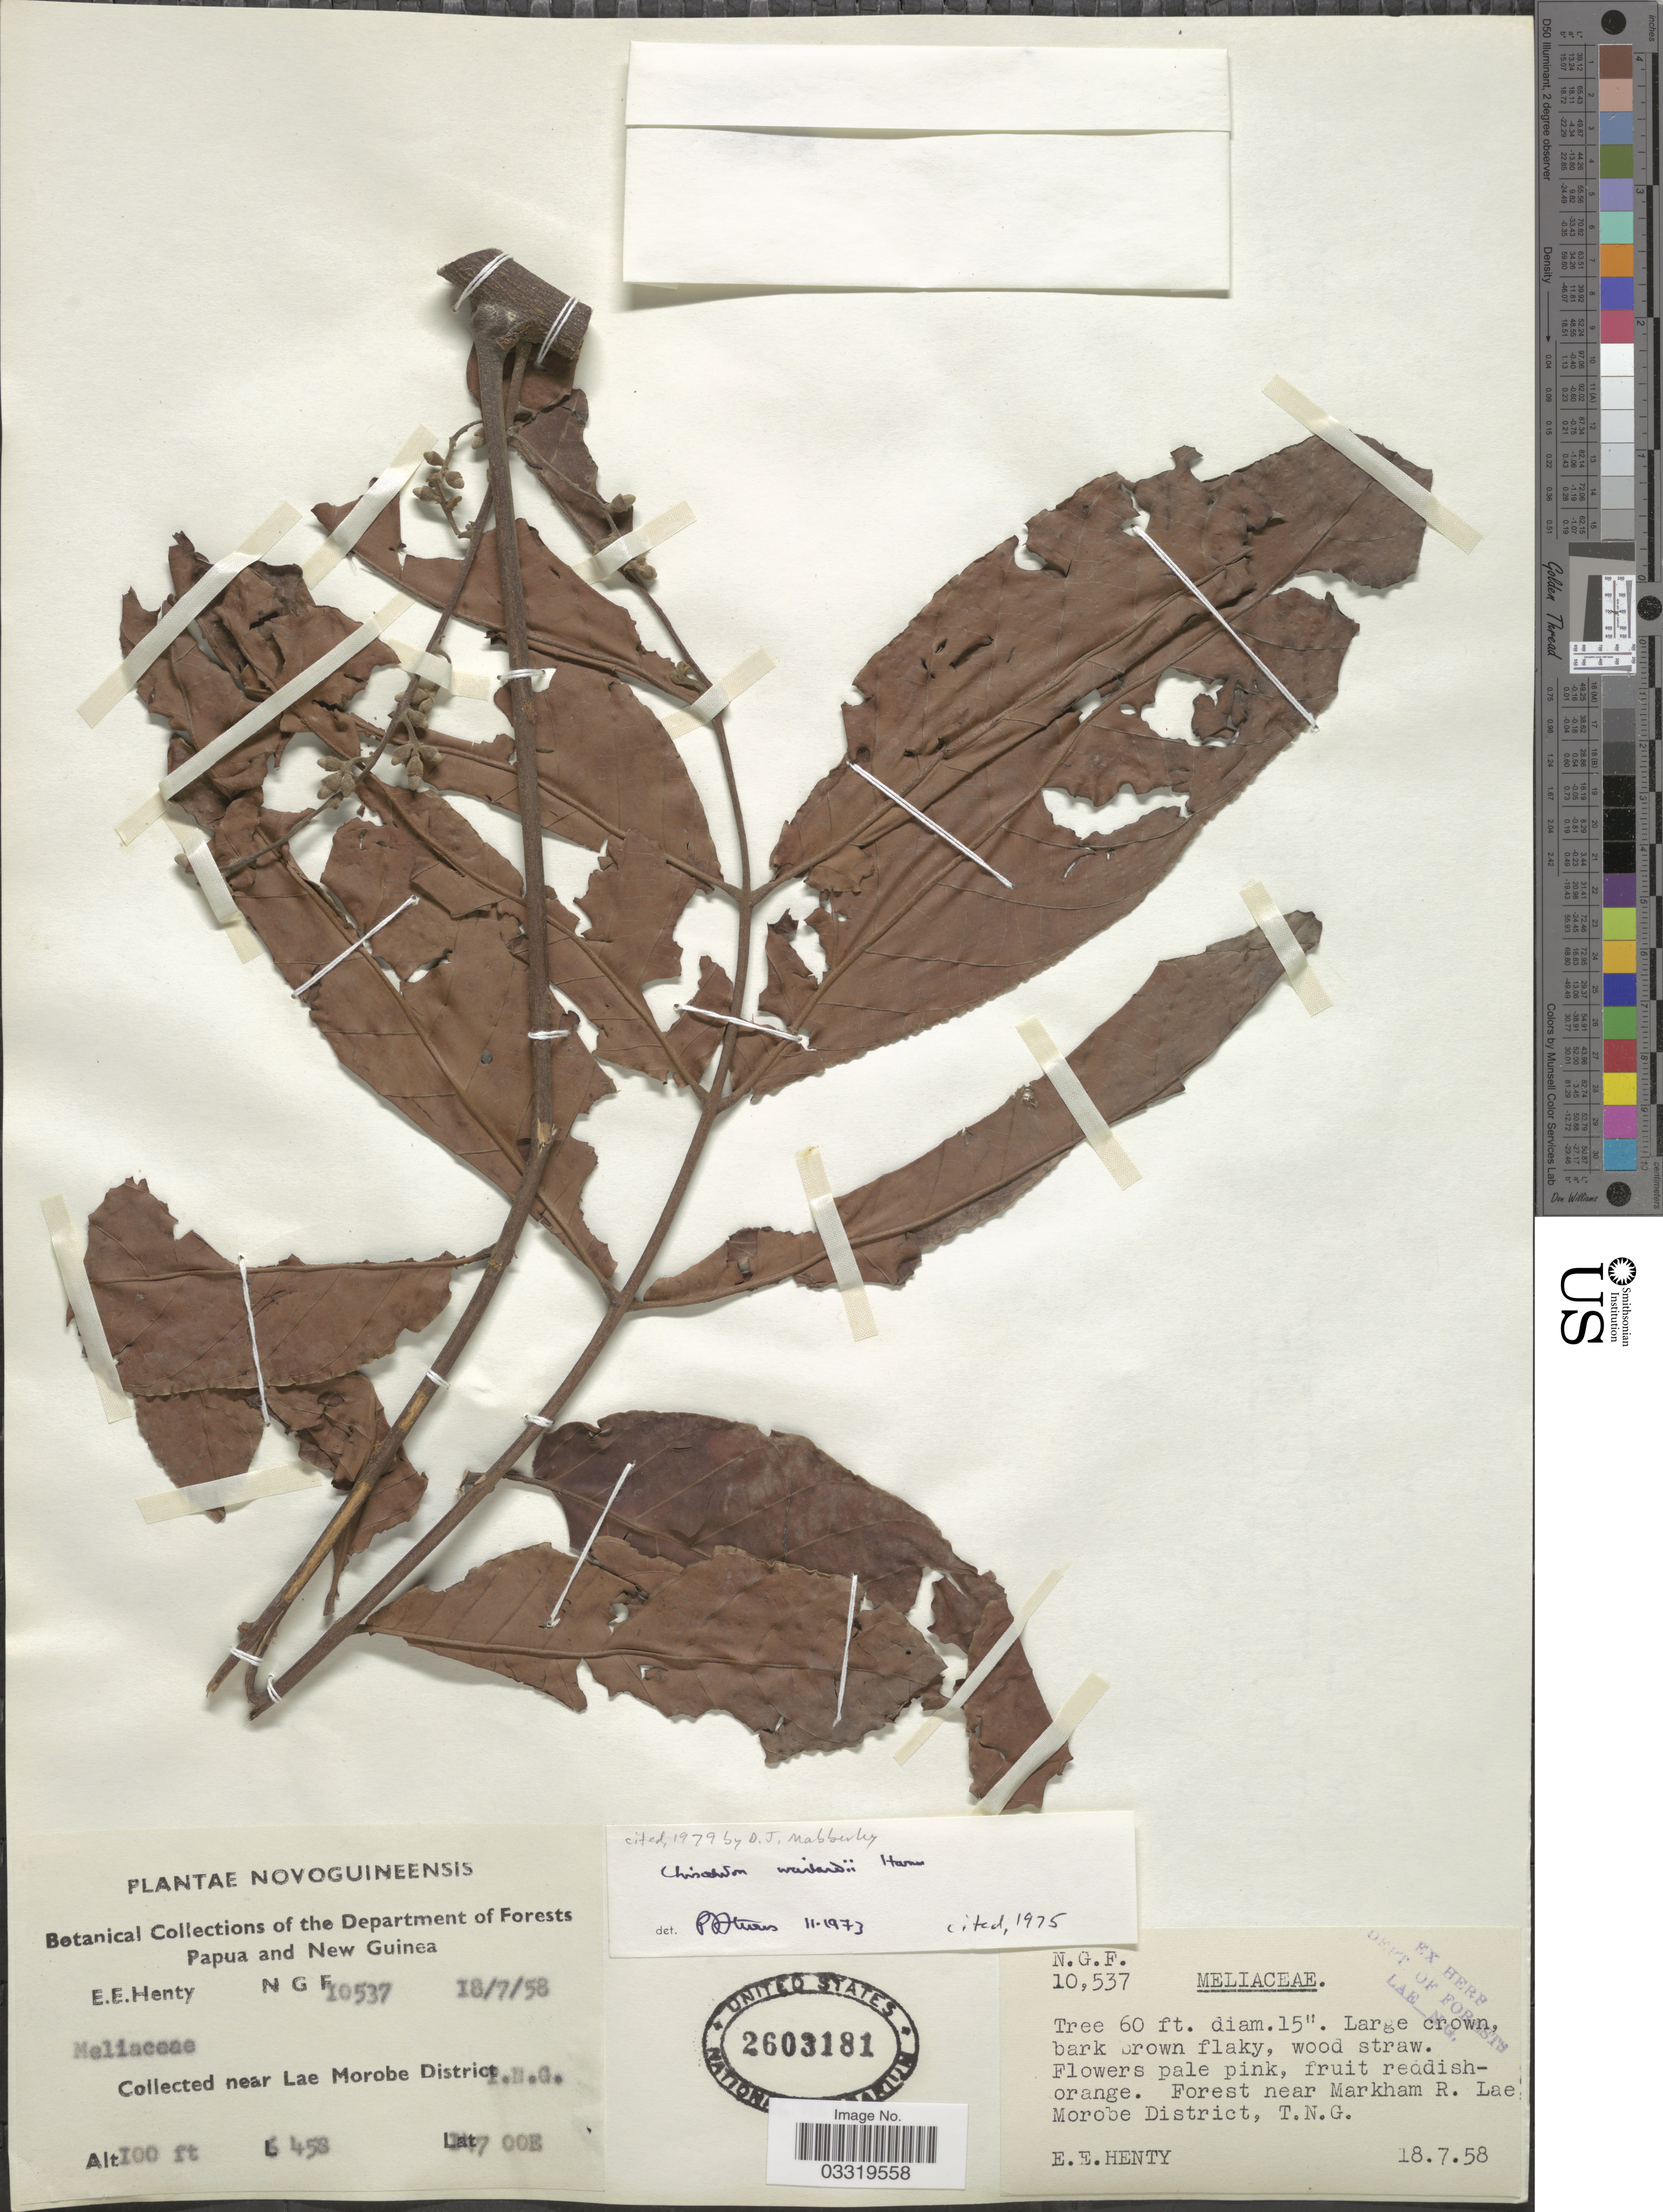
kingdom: Plantae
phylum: Tracheophyta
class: Magnoliopsida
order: Sapindales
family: Meliaceae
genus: Chisocheton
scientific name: Chisocheton lasiocarpus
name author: (Miq.) Valeton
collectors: E. Henty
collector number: NGF10537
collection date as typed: Transcribed d/m/y: 18/7/58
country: Papua New Guinea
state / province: Morobe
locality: Novoguineensis. Papua and New Guinea. [unsure placement] Near Lae Morobe District T.N.G. Forest near Markham R.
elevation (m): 30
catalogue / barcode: US 2603181